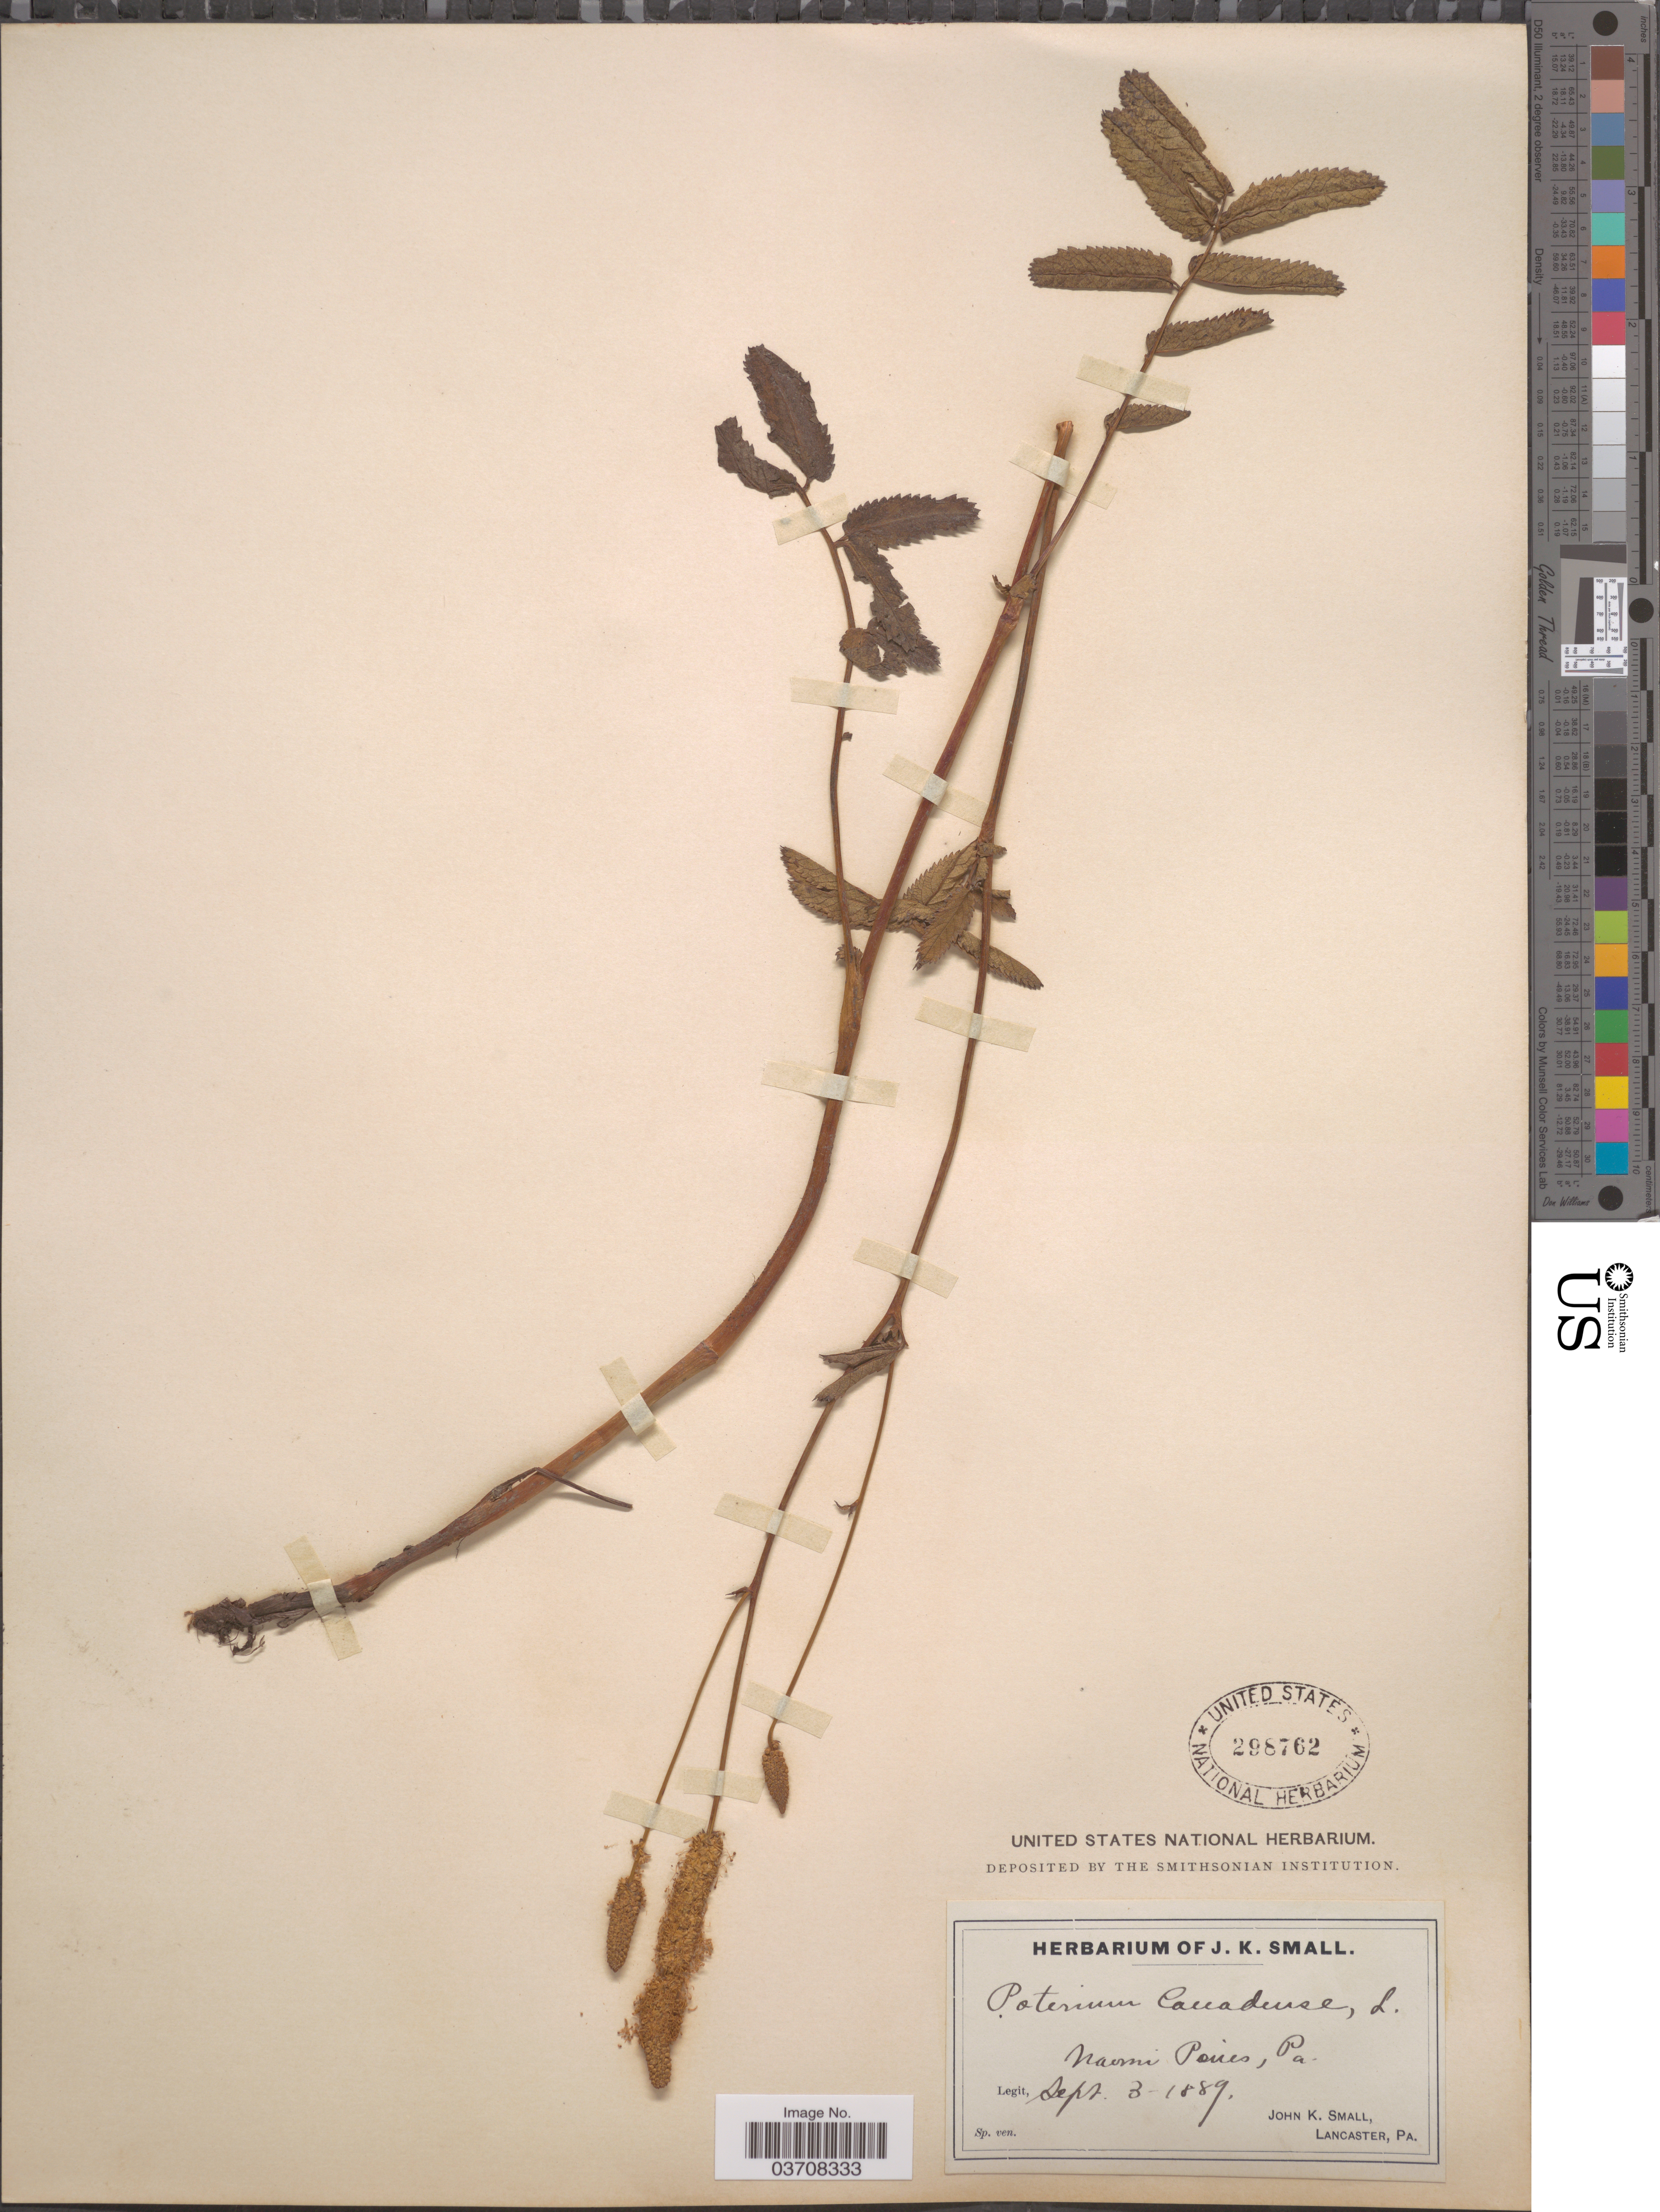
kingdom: Plantae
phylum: Tracheophyta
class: Magnoliopsida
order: Rosales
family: Rosaceae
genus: Sanguisorba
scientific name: Sanguisorba canadensis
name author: L.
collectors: J. K. Small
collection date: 1889-09-03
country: United States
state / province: Pennsylvania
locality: Naomi Pines.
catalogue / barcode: US 298762